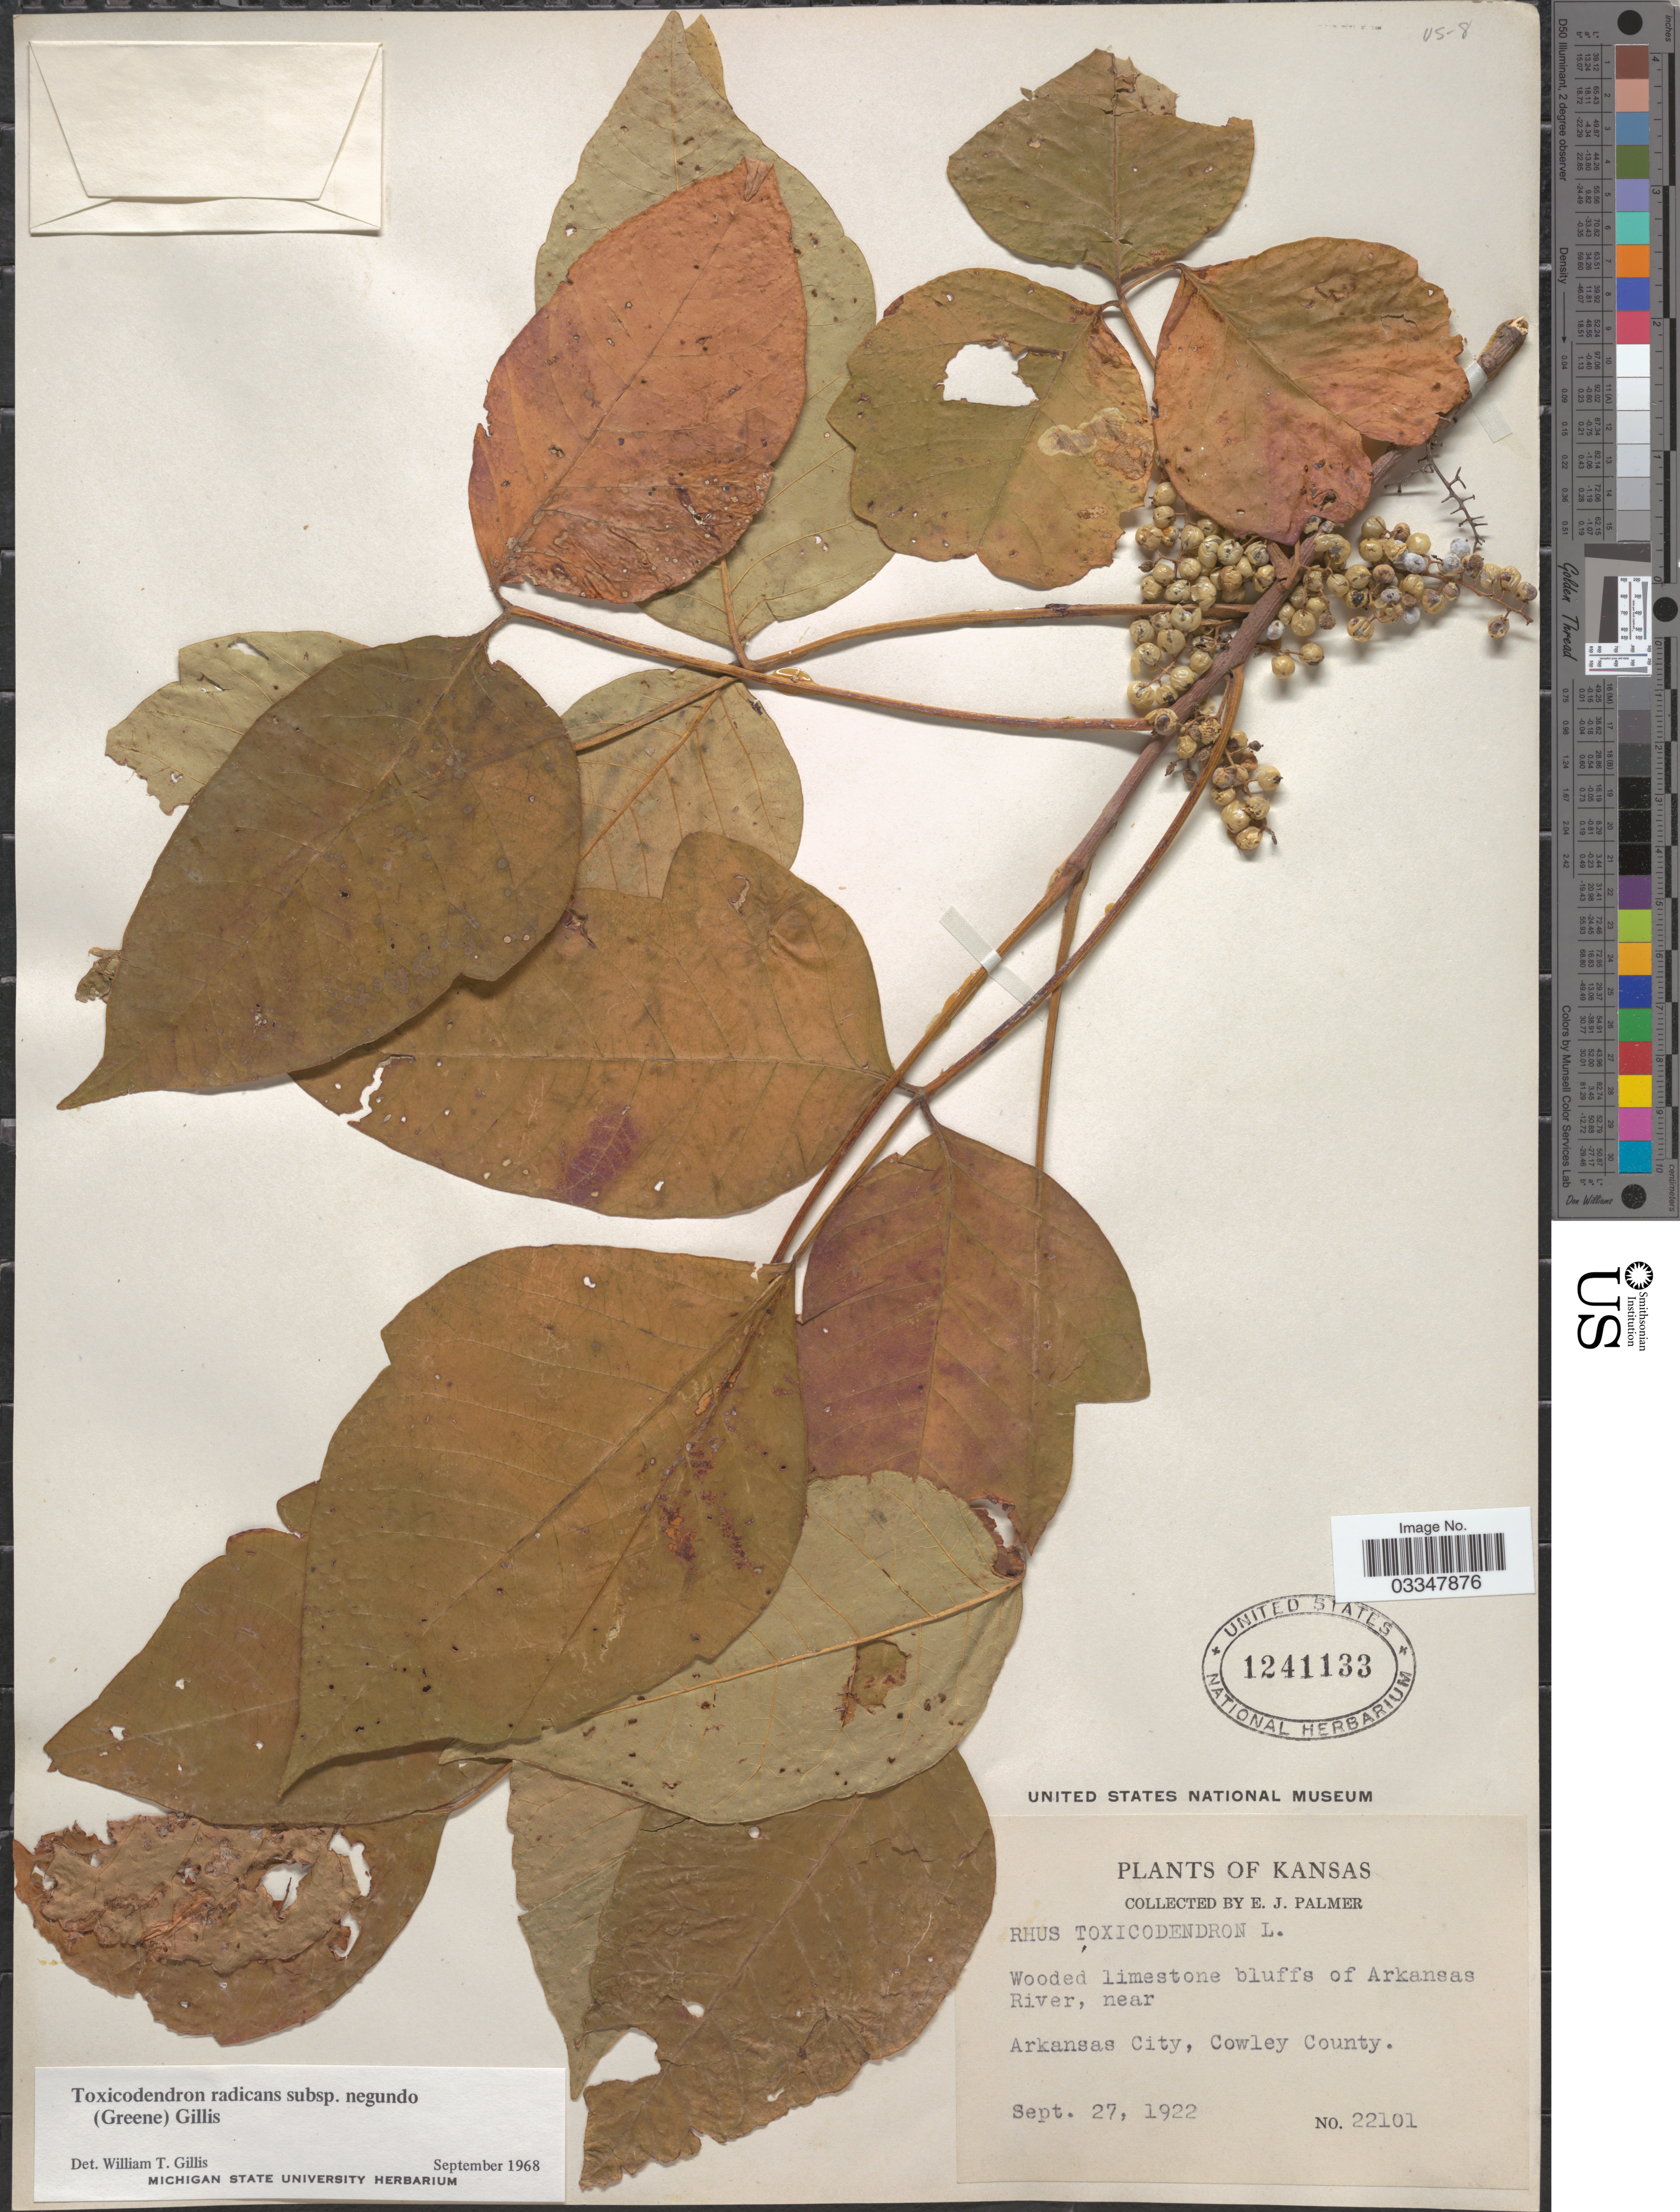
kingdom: Plantae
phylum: Tracheophyta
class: Magnoliopsida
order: Sapindales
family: Anacardiaceae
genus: Toxicodendron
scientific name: Toxicodendron radicans subsp. negundo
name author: (Greene) Gillis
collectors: E. J. Palmer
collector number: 22101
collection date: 1922-09-27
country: United States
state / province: Kansas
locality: Wooded limestone bluffs of Arkansas River, near Arkansas City, Cowley County.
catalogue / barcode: US 1241133